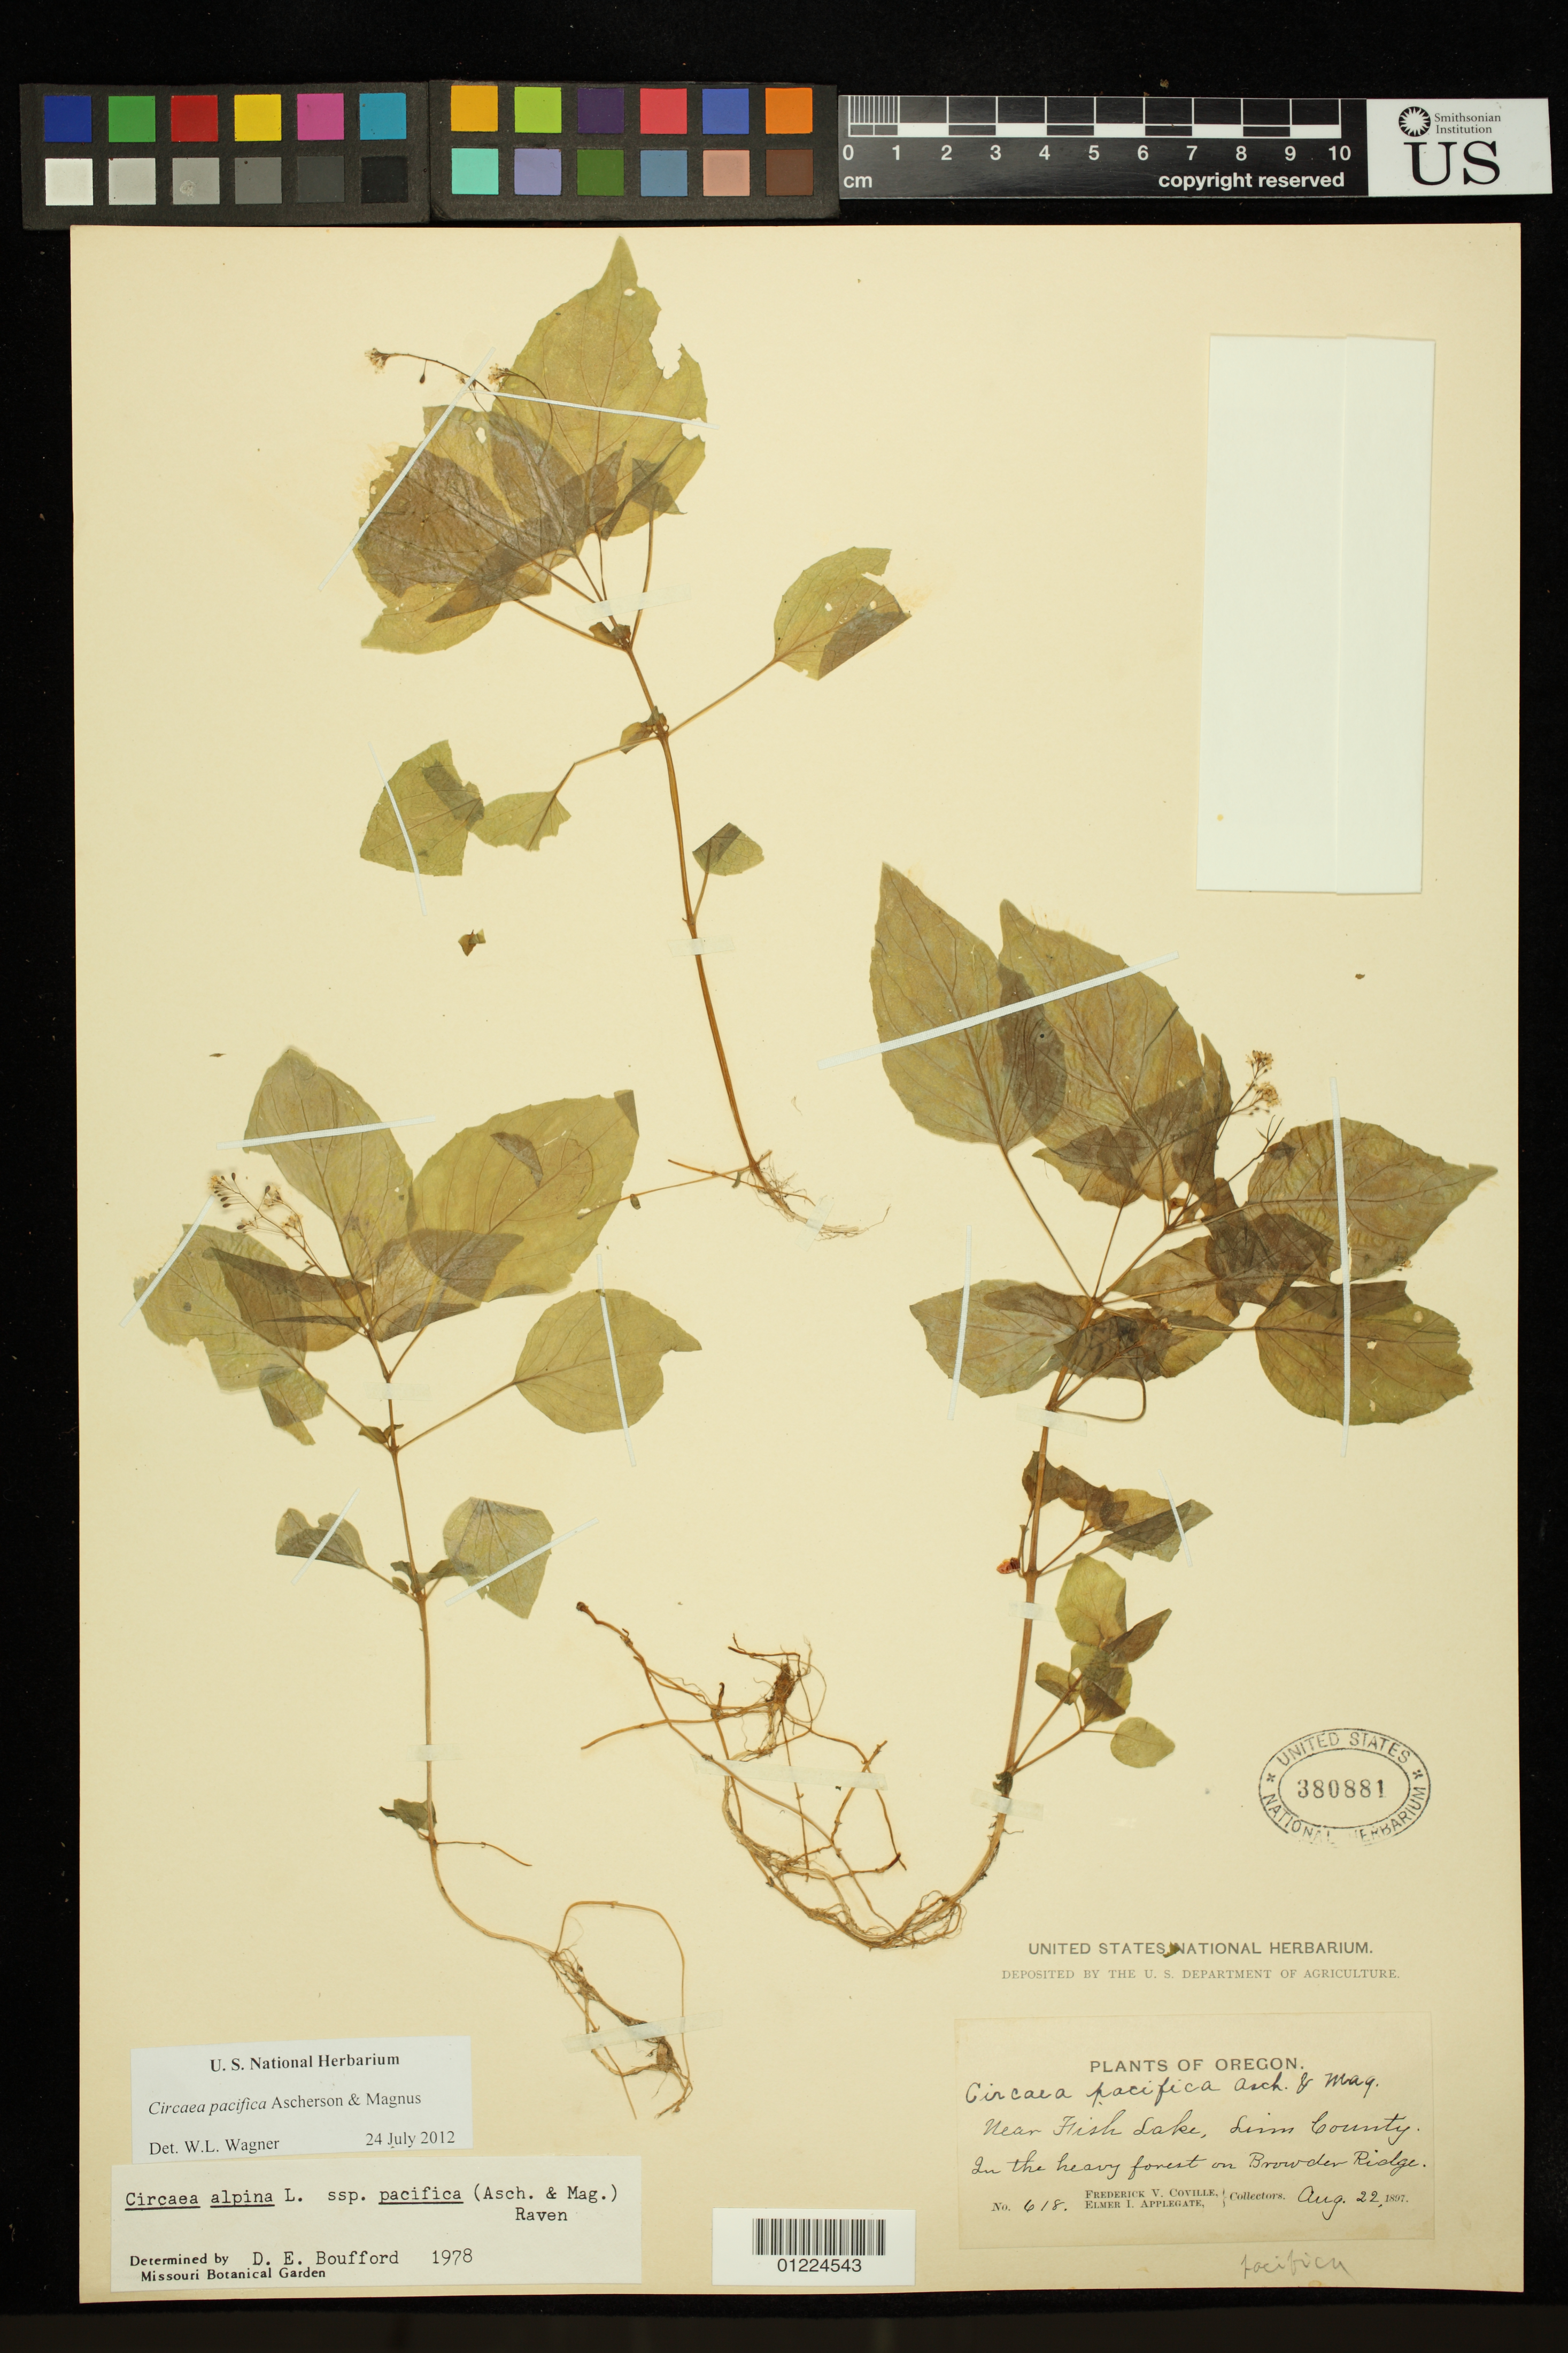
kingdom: Plantae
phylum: Tracheophyta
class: Magnoliopsida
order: Myrtales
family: Onagraceae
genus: Circaea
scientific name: Circaea pacifica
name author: Asch. & Magnus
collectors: F. V. Coville & E. I. Applegate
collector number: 618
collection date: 1897-08-22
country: United States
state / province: Oregon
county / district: Linn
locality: near Fish Lake, in the heavy forest on Browder Ridge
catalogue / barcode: US 380881